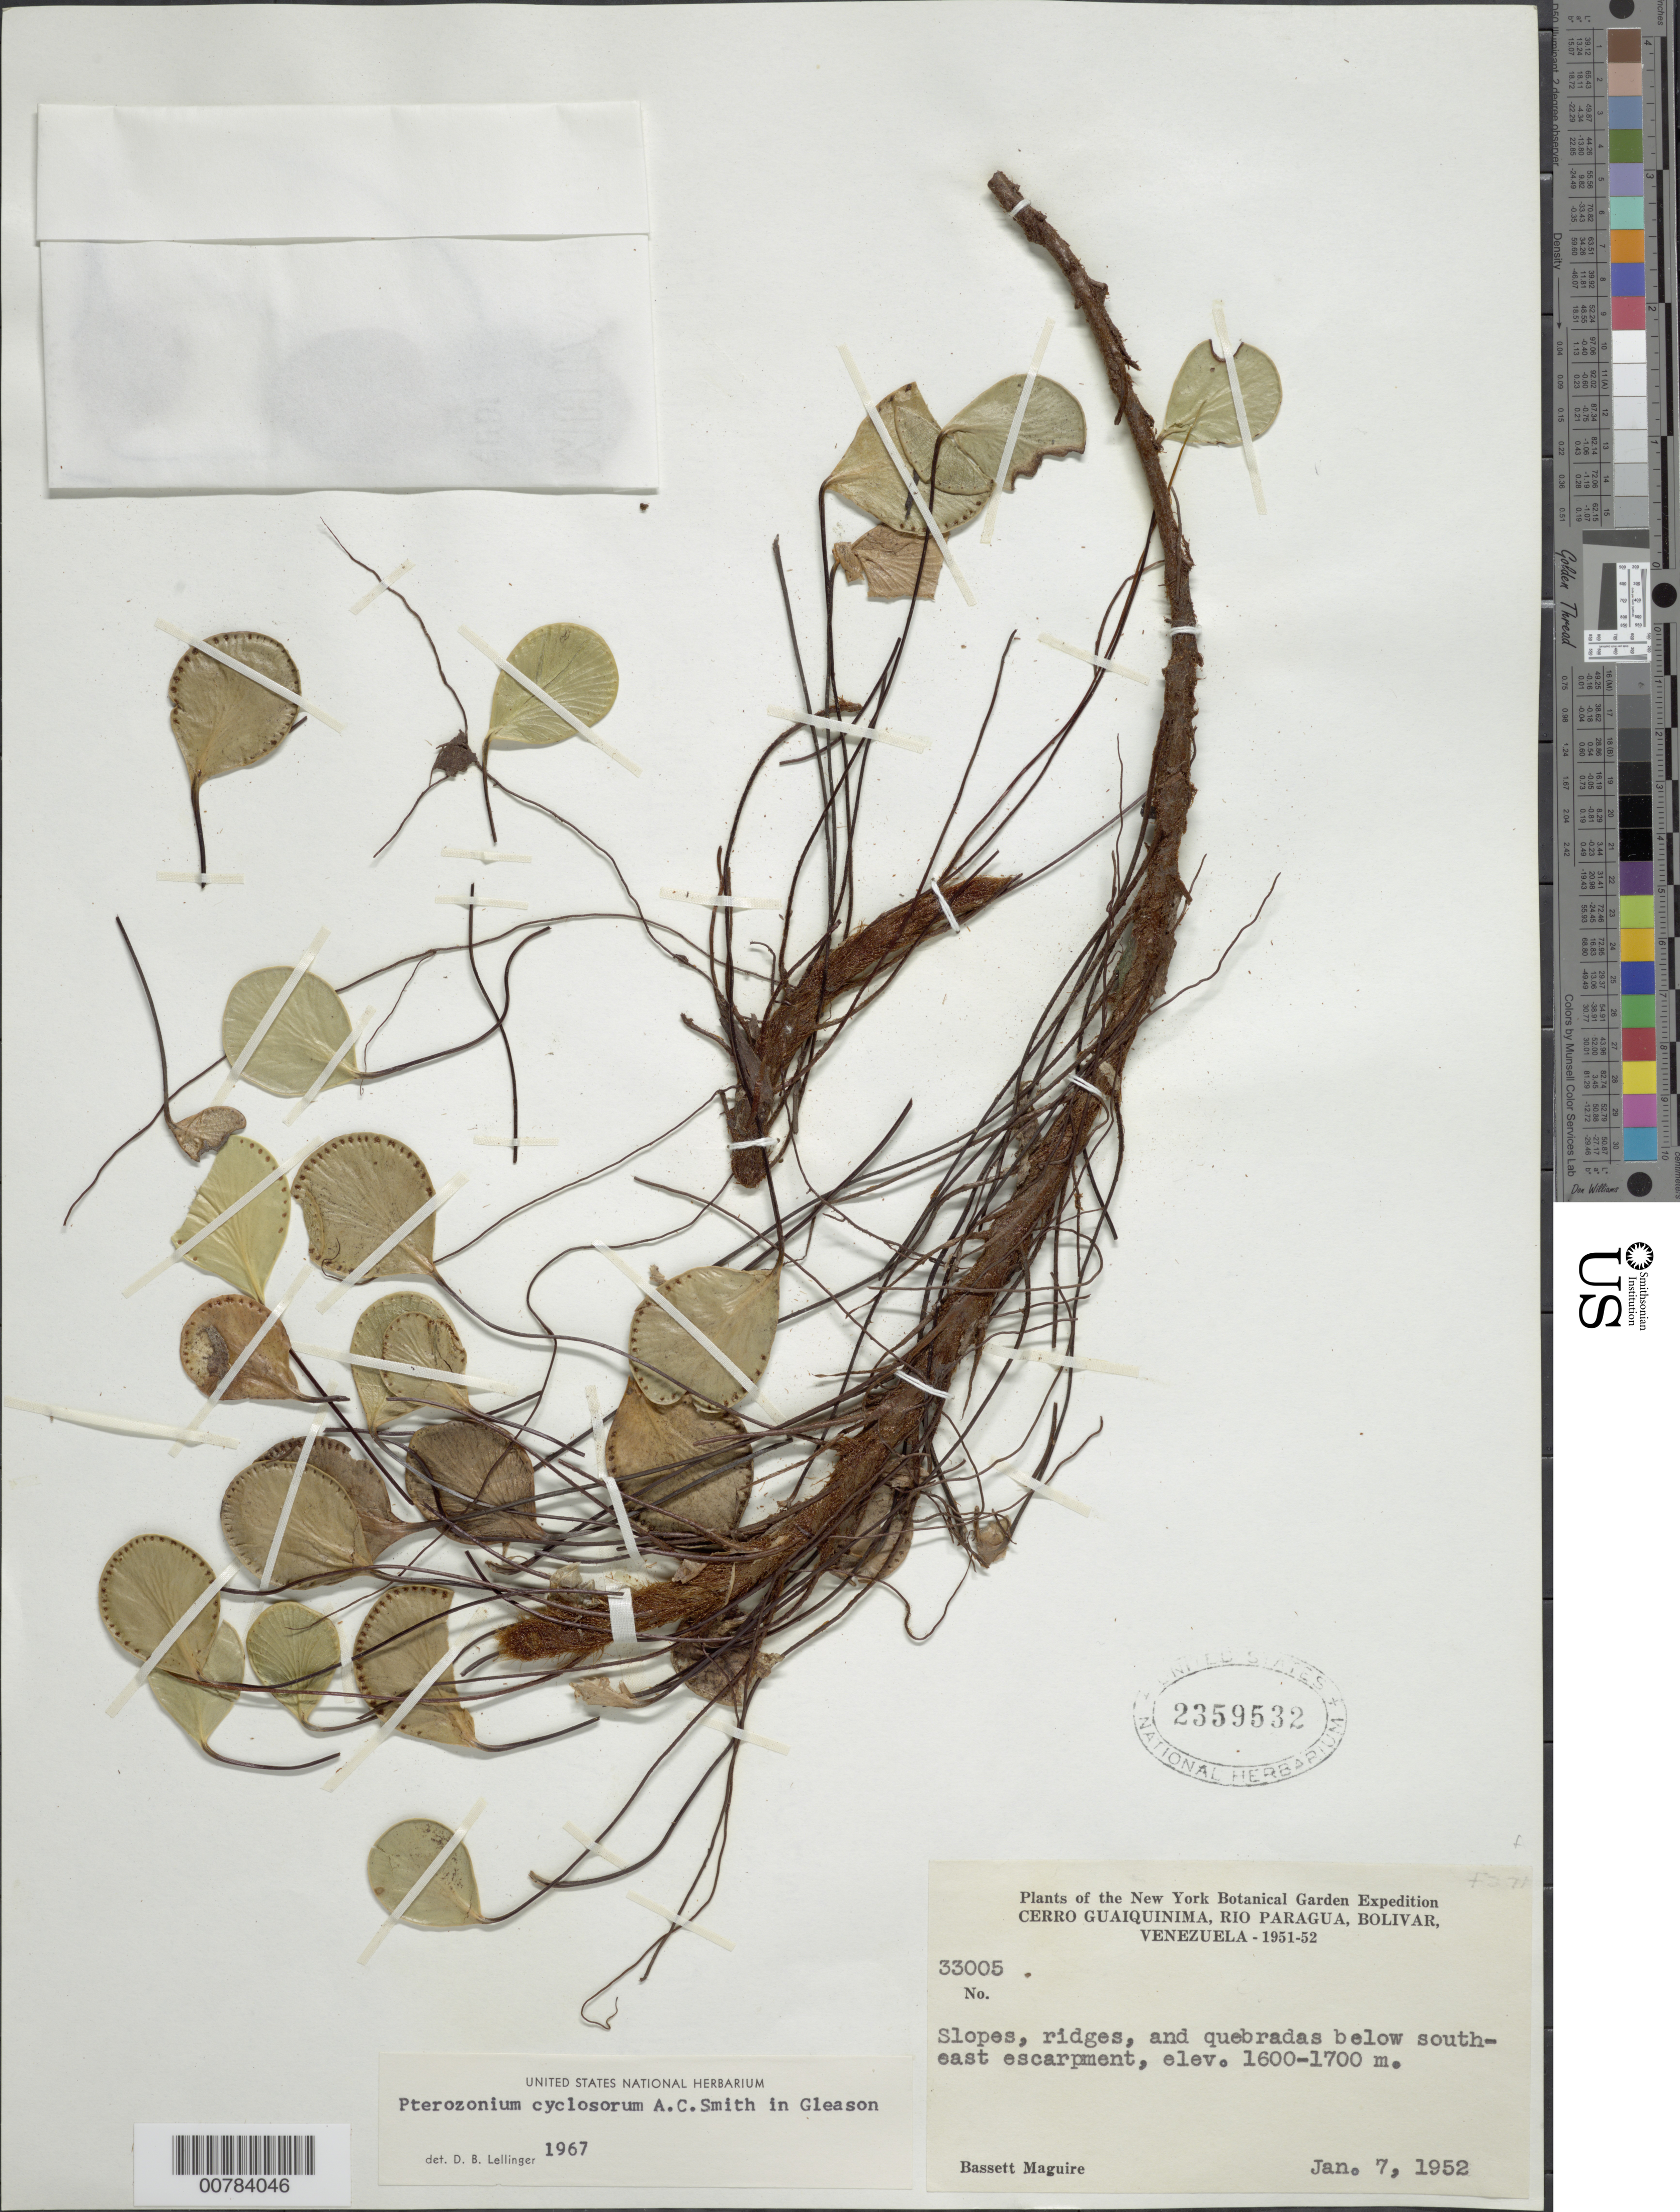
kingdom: Plantae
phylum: Tracheophyta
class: Polypodiopsida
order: Polypodiales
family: Pteridaceae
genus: Pterozonium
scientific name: Pterozonium cyclosorum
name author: A.C. Sm.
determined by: Lellinger, David B., (BOT), Smithsonian Institution - National Museum of Natural History (UNITED STATES)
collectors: B. Maguire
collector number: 33005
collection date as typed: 7-Jan-52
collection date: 1952-01-07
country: Venezuela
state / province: Bolívar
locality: Cerro Guaiquinima, Río Paragua, SE escarpment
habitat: Slopes, rides, and quebradas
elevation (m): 1600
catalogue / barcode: US 2359532